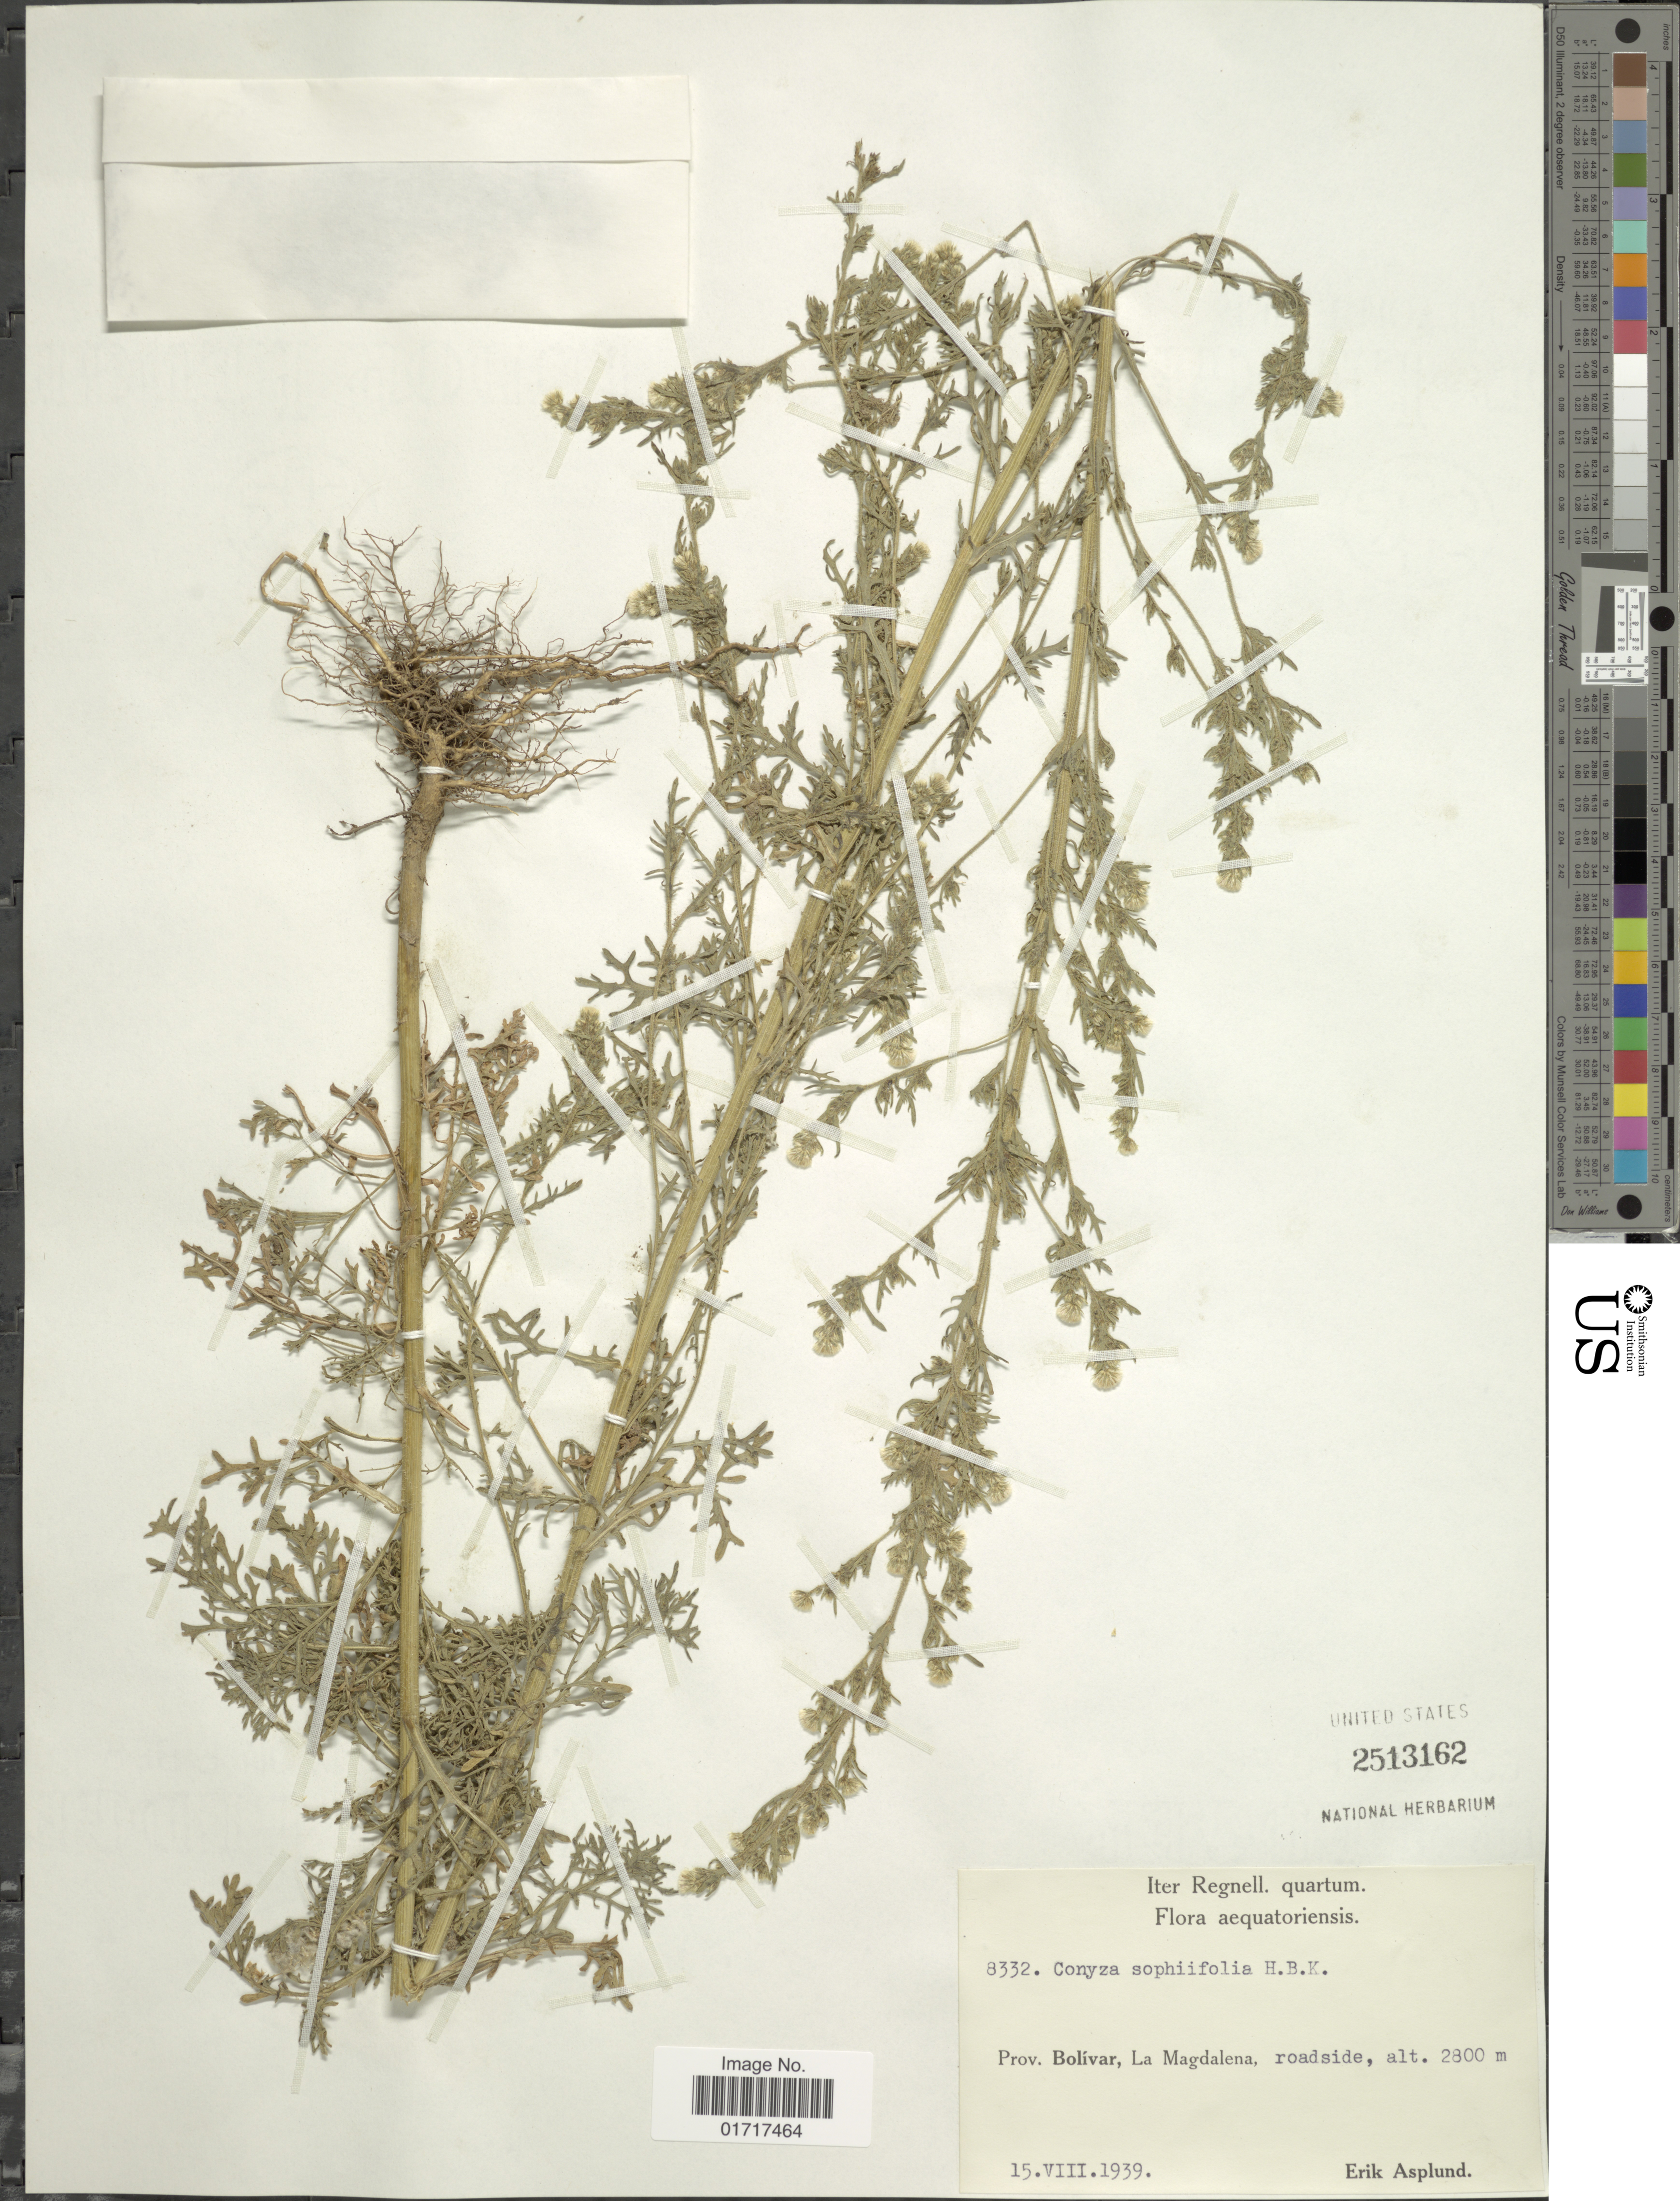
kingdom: Plantae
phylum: Tracheophyta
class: Magnoliopsida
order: Asterales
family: Asteraceae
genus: Conyza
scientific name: Conyza sophiifolia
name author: Kunth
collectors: E. Asplund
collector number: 8332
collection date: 1939-08-15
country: Colombia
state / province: Bolívar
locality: Prov. Bolivar, La Magdalena, roadside.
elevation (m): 2800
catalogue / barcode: US 2513162